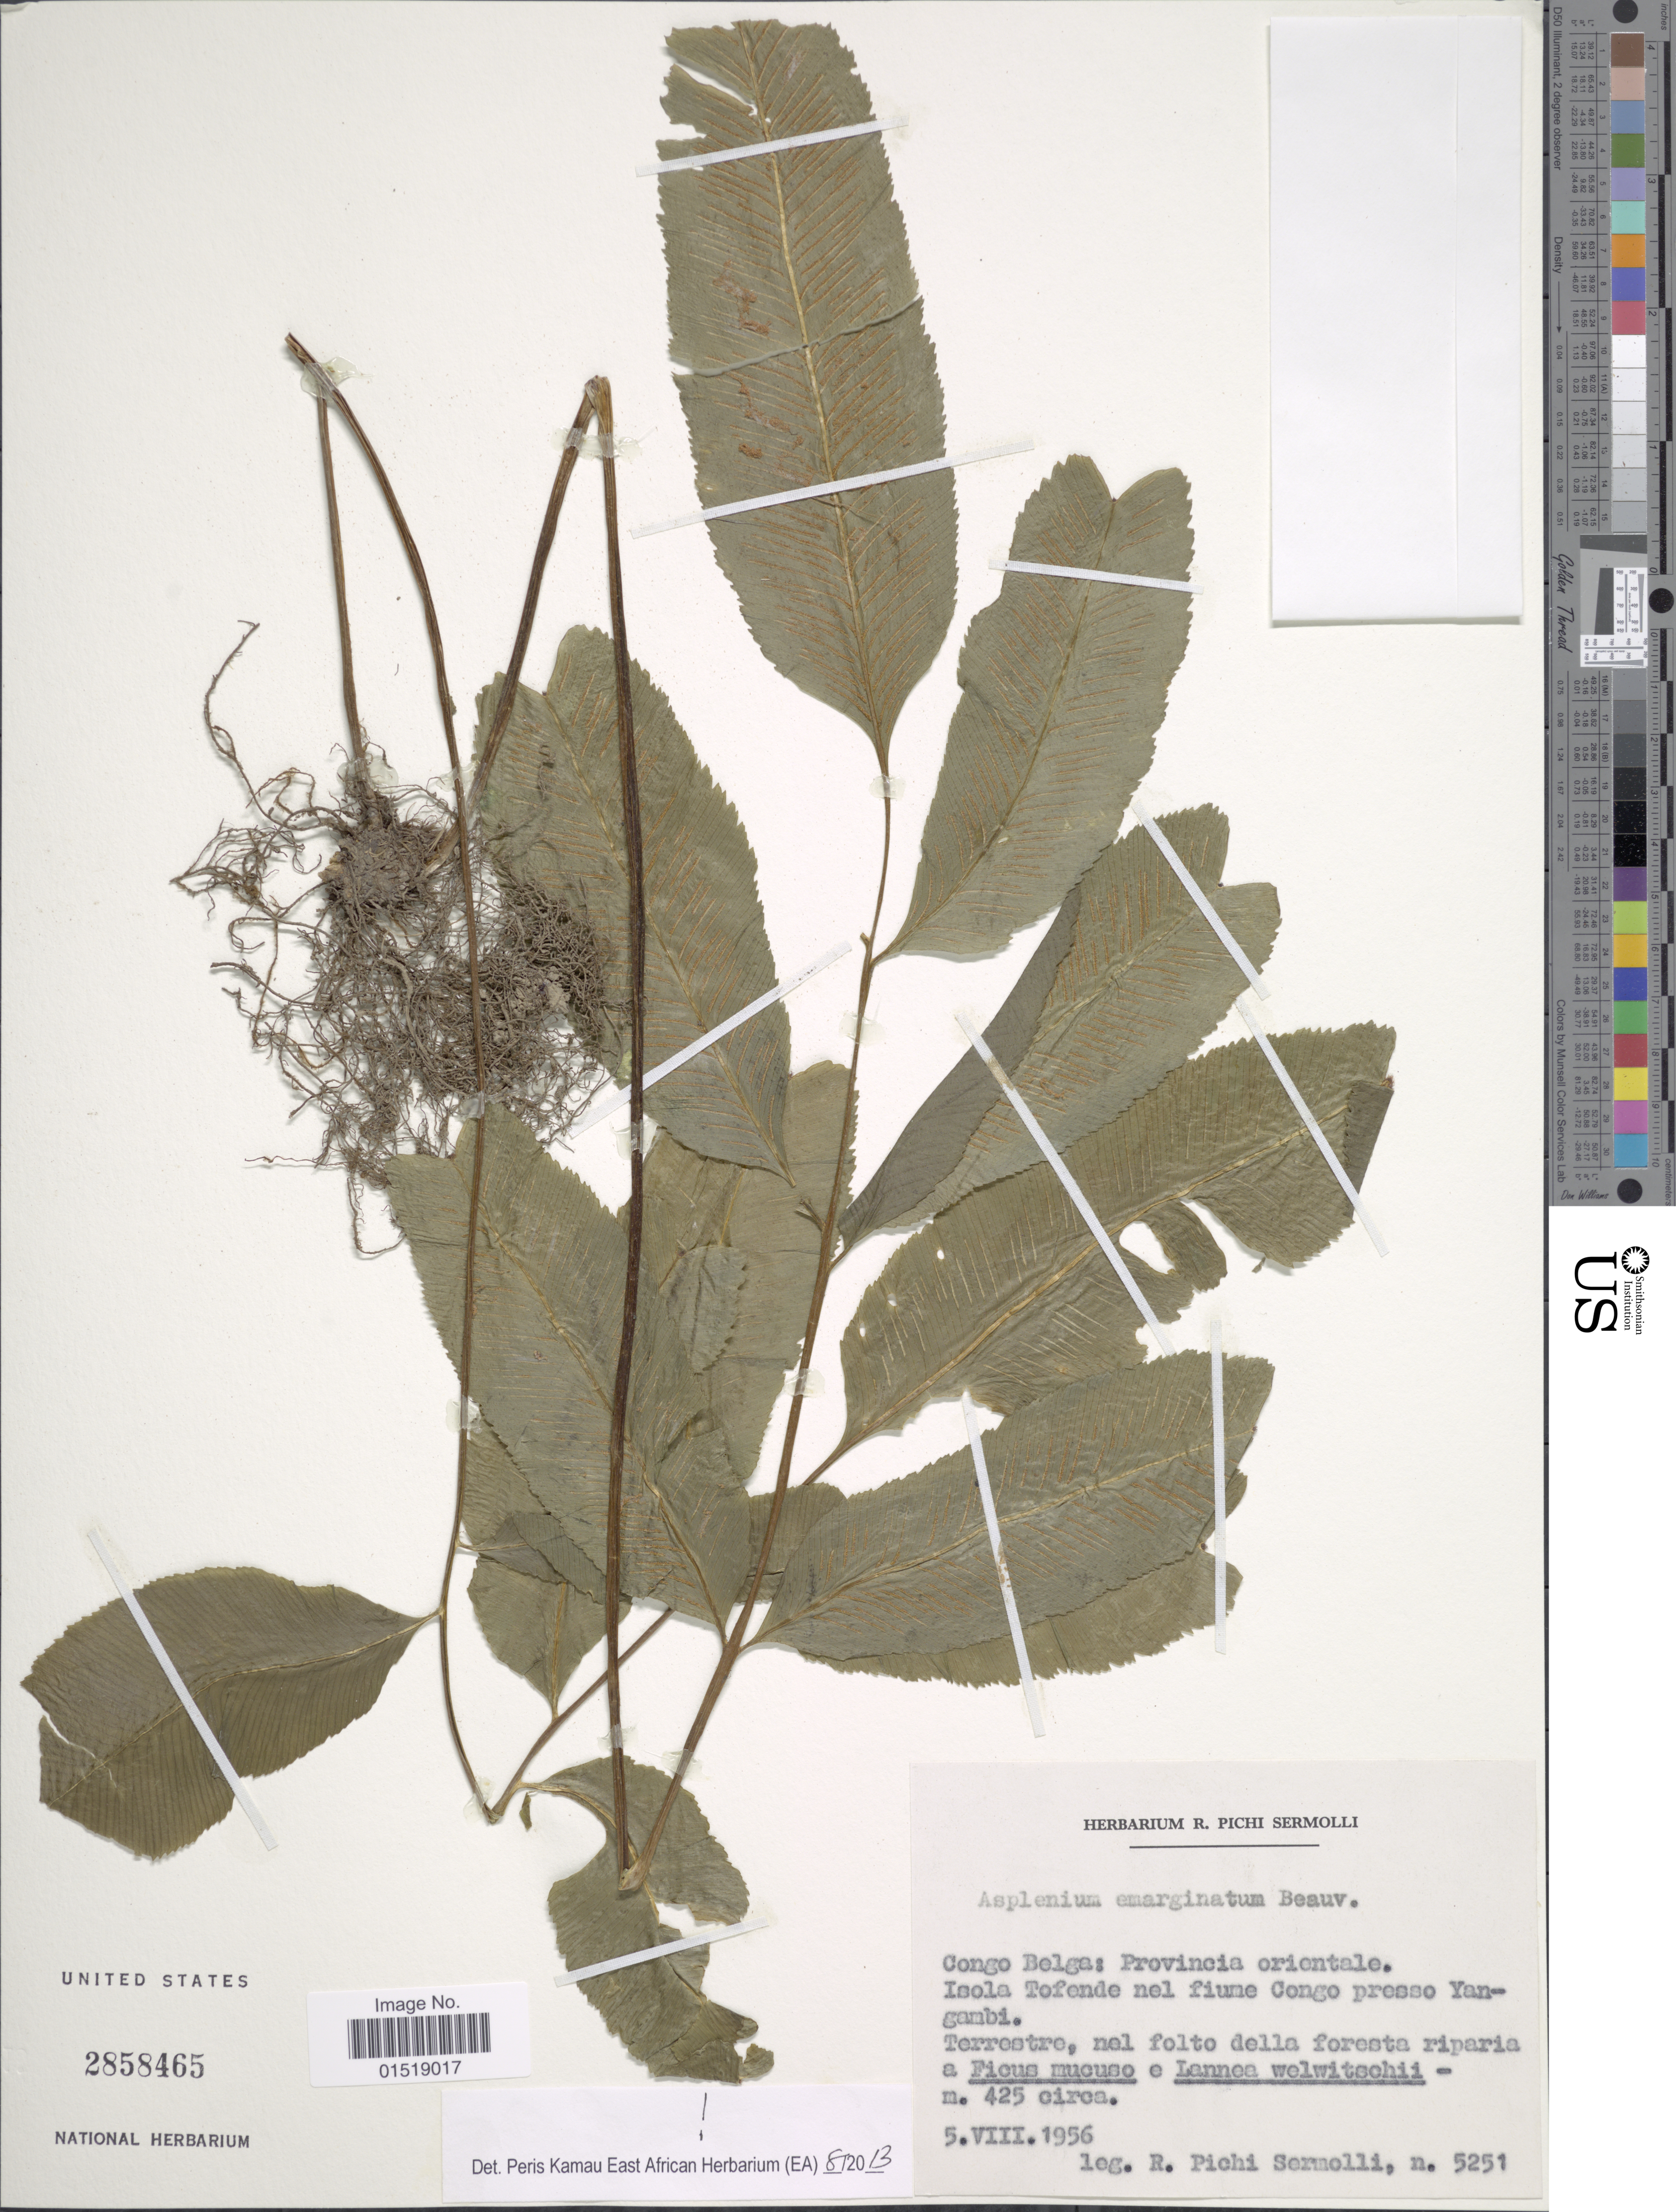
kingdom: Plantae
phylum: Tracheophyta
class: Polypodiopsida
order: Polypodiales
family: Aspleniaceae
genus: Asplenium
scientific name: Asplenium emarginatum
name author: P. Beauv.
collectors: R. E. Pichi-Sermolli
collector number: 5251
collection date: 1956-08-05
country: Congo, Democratic Republic of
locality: Congo Belga: Provincia orientale. Isola Tofende nel fiume Congo presso Yangambi.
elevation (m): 425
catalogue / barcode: US 2858465